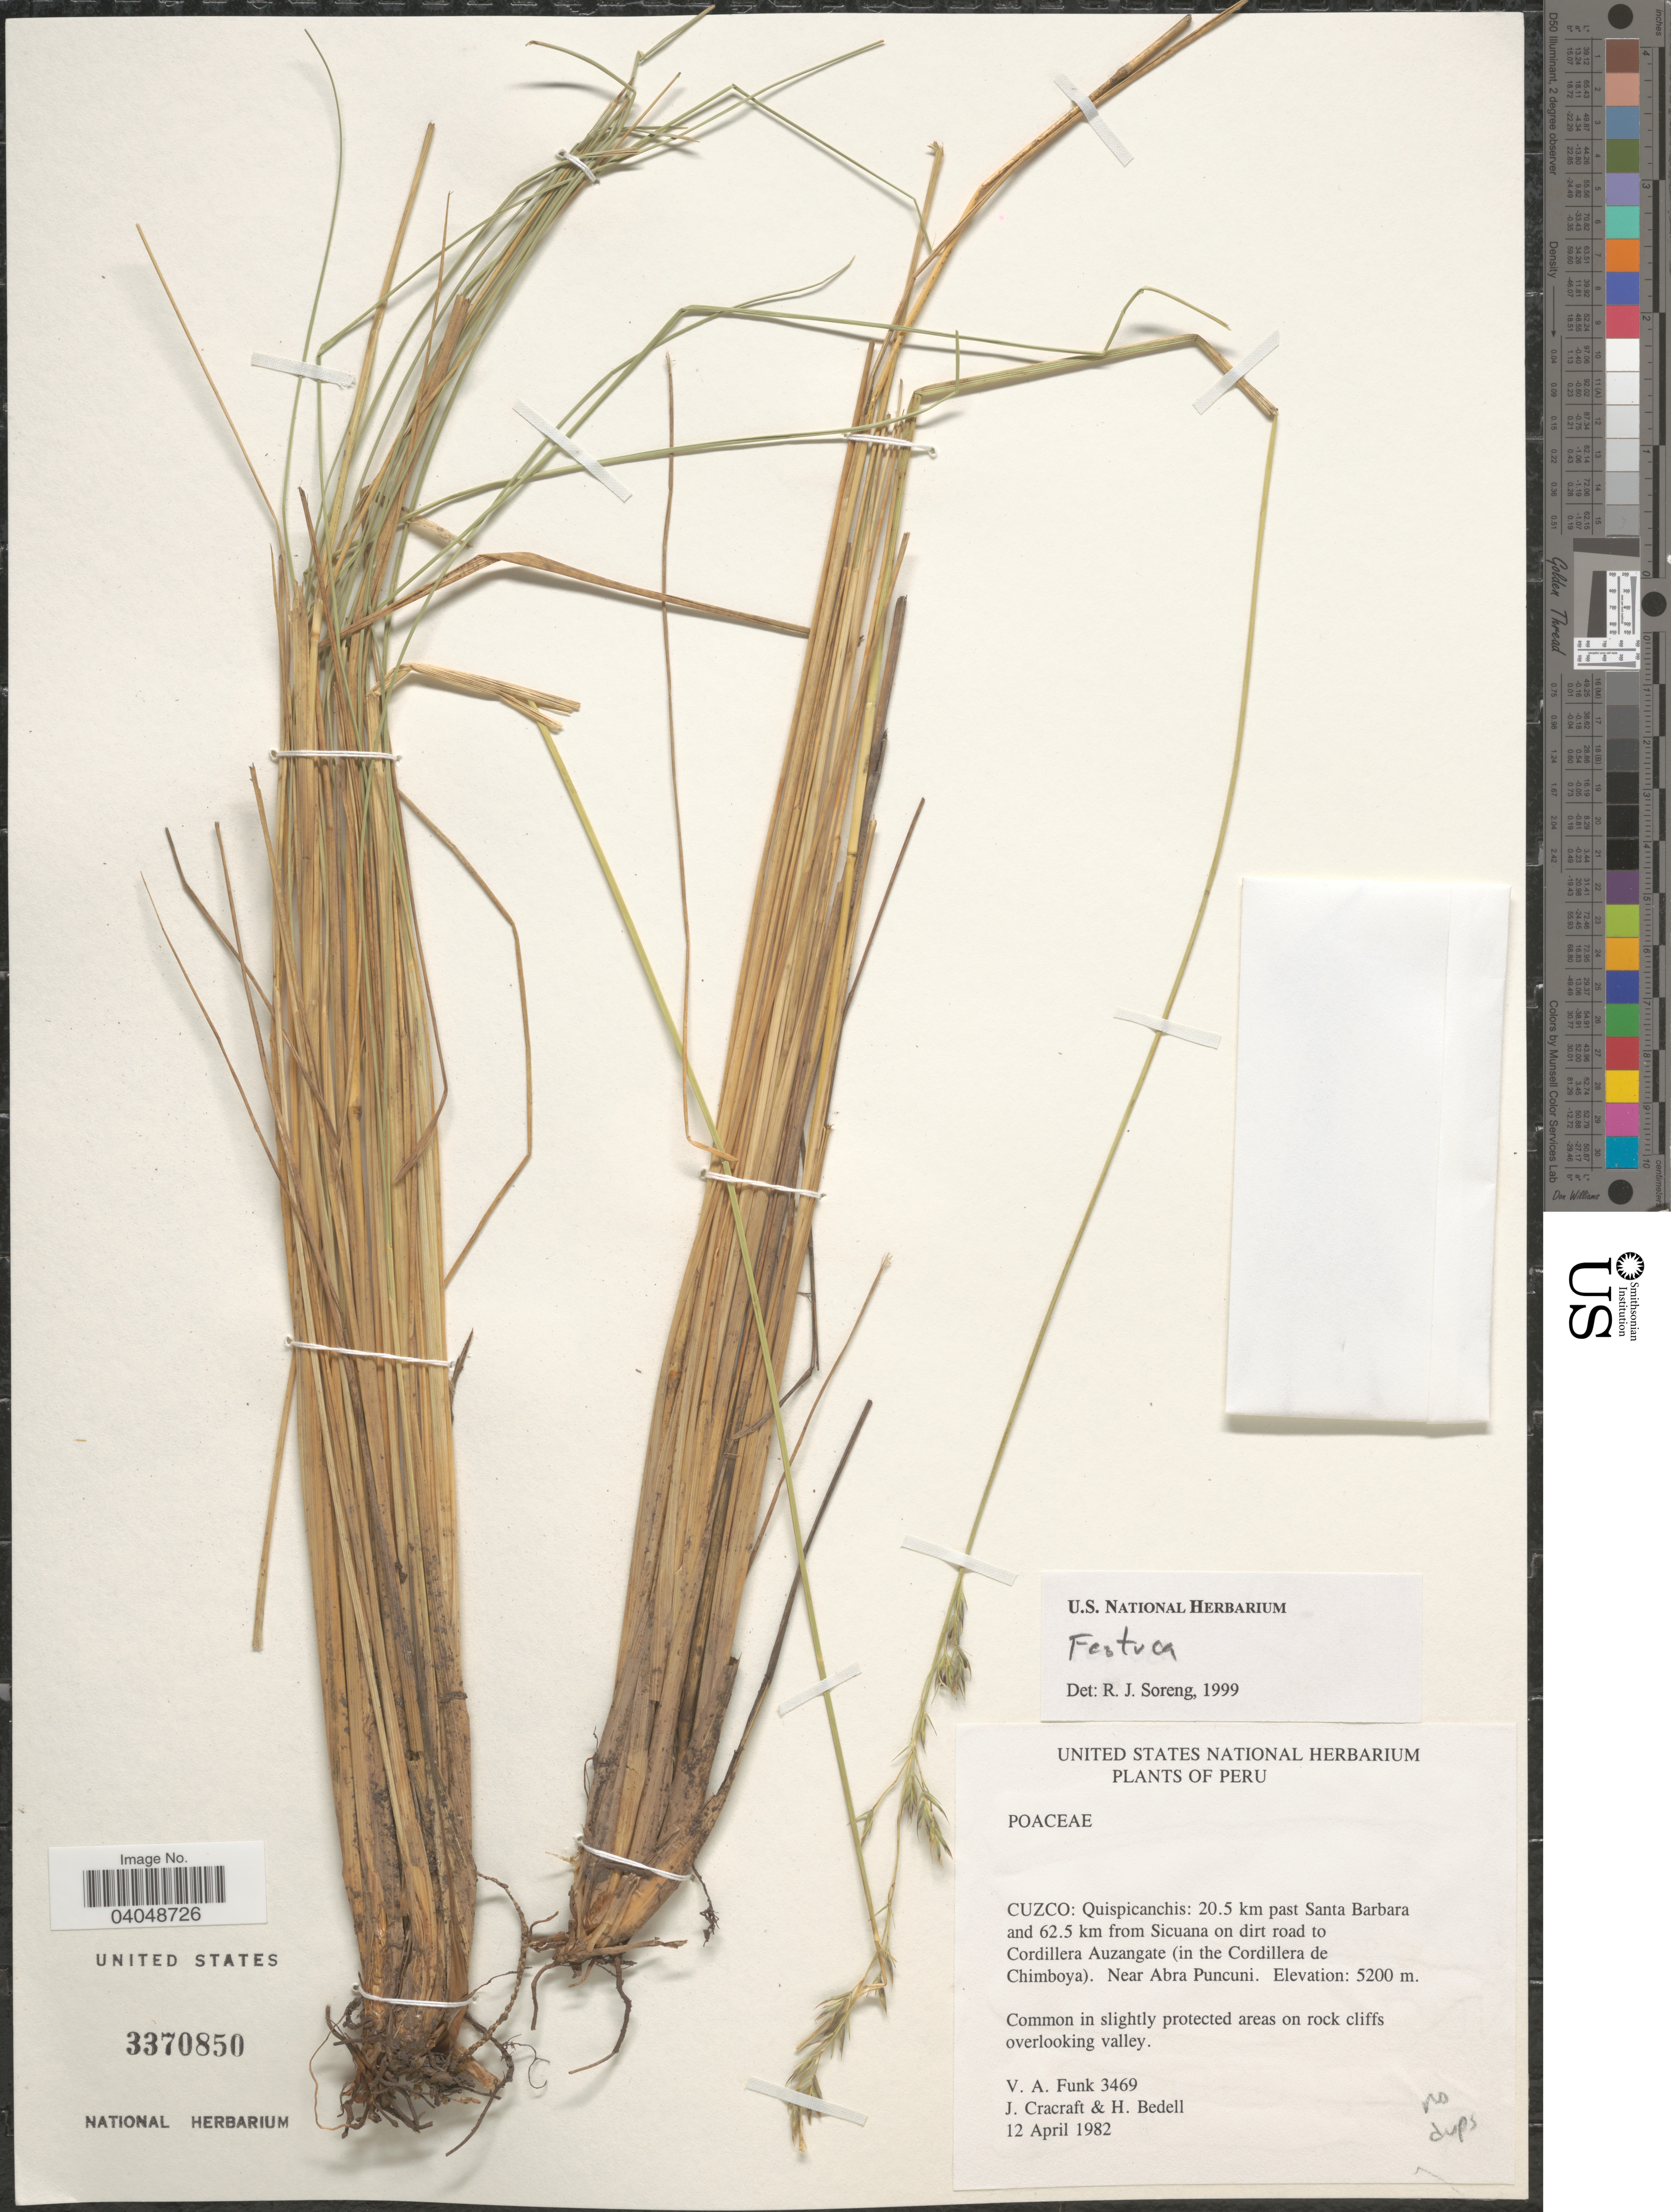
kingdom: Plantae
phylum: Tracheophyta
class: Liliopsida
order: Poales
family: Poaceae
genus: Festuca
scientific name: Festuca sp.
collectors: V. Funk, J. L. Cracraft & H. Bedell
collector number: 3469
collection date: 1982-04-12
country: Peru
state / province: Cusco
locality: Cuzco: Quispicanchis: 20.5 km past Santa Barbara and 62.5 km from Sicuana on dirt road to Cordillera Auzangate (in the Cordillera de Chimboya). Near Abra Puncuni.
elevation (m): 5200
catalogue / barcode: US 3370850